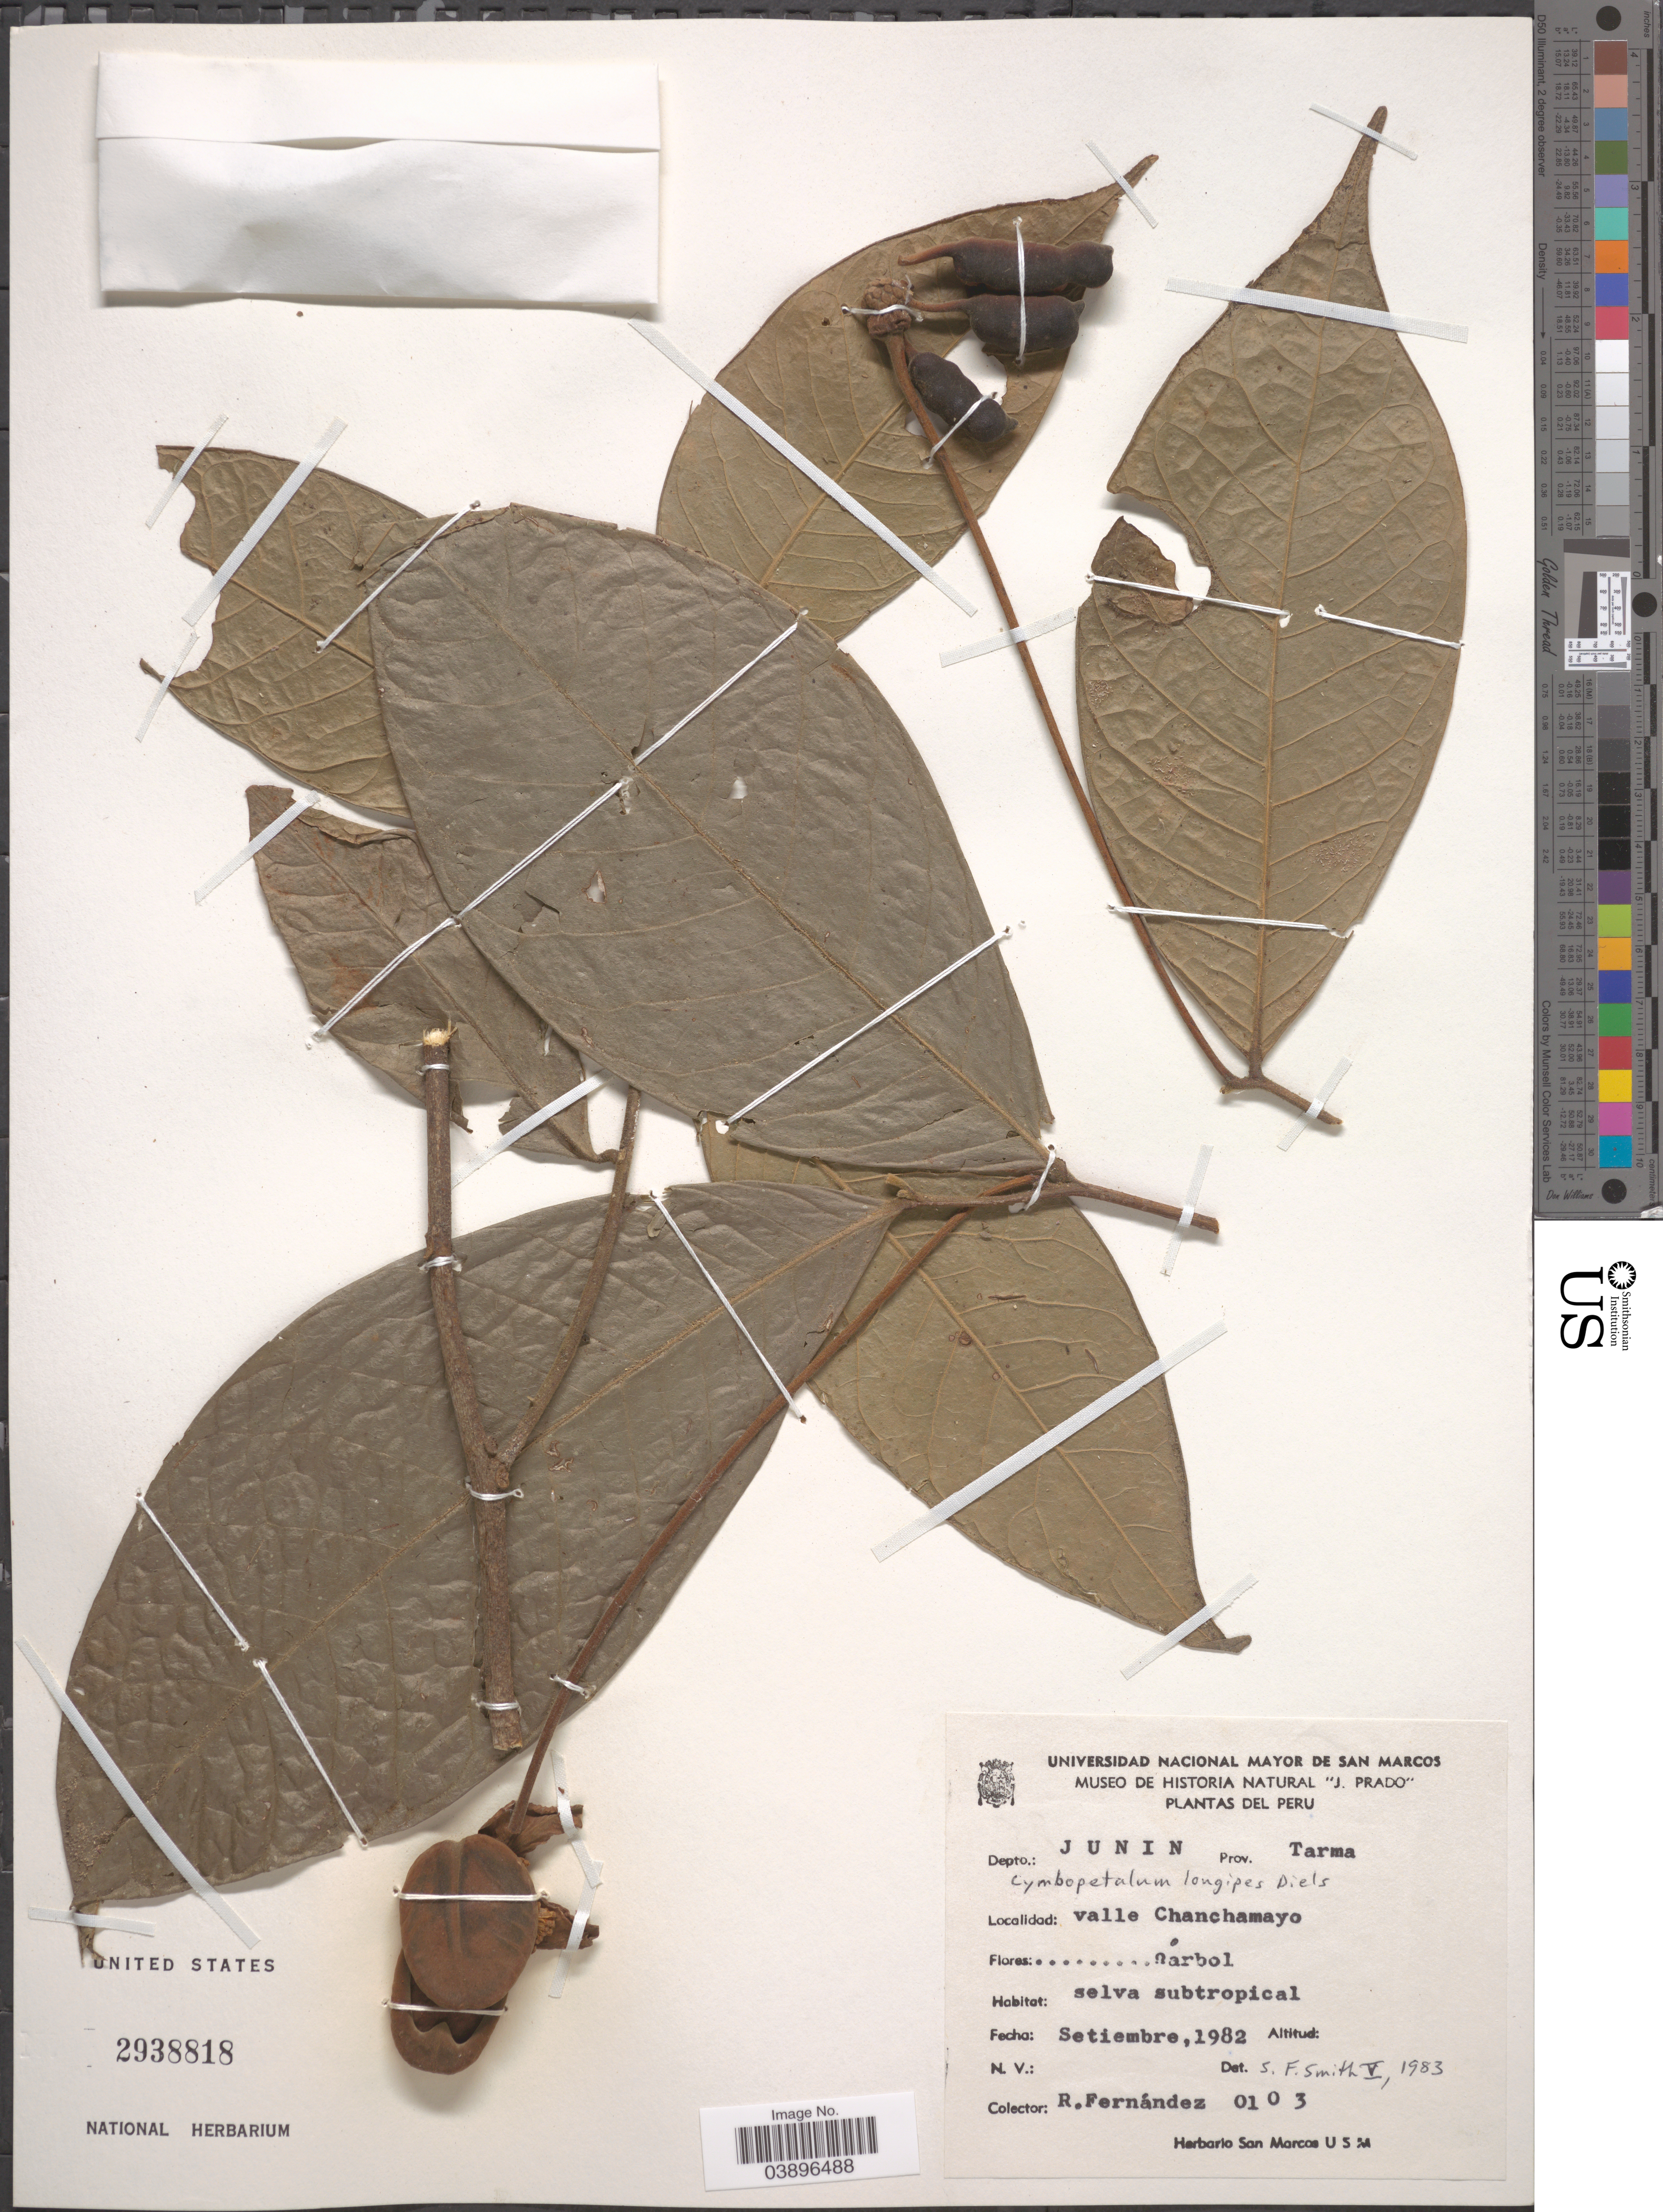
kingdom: Plantae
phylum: Tracheophyta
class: Magnoliopsida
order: Magnoliales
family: Annonaceae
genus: Cymbopetalum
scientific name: Cymbopetalum longipes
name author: Diels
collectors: R. Fernández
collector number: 0103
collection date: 1982-09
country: Peru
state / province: Junín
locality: Depto.: Junin. Prov.: Tarma. Valle Chanchamayo.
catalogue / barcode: US 2938818